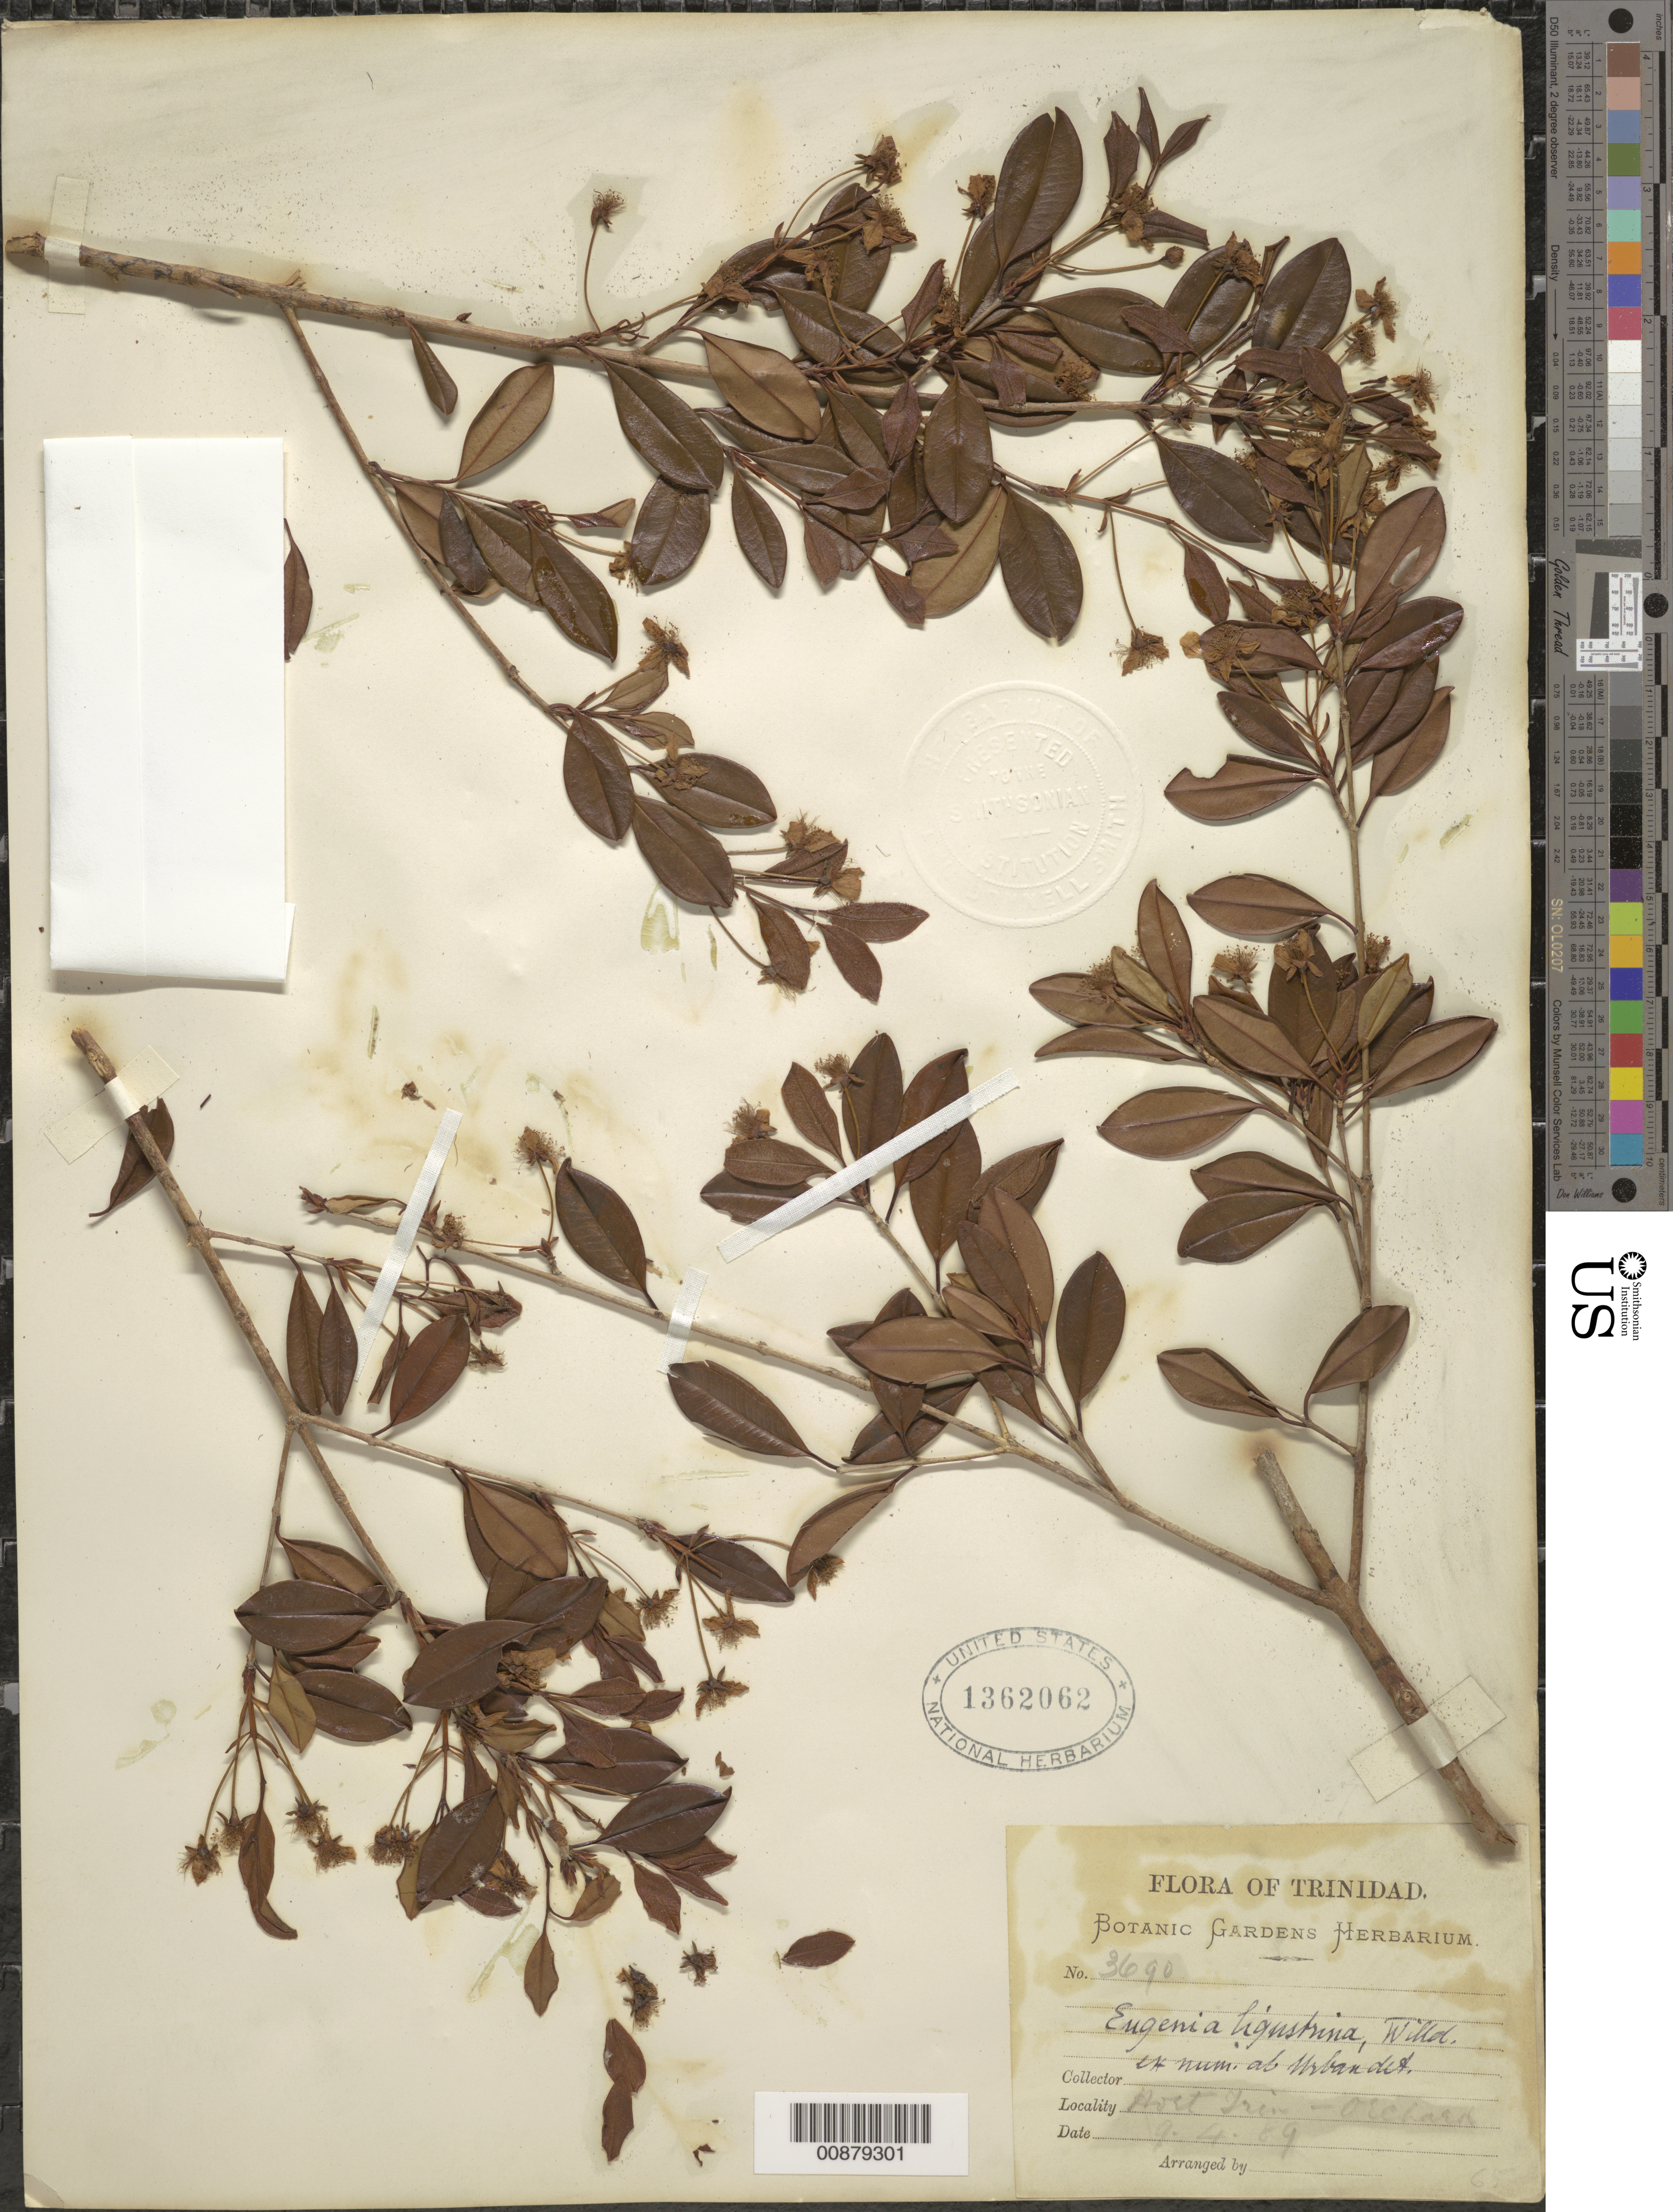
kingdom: Plantae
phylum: Tracheophyta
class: Magnoliopsida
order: Myrtales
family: Myrtaceae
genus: Eugenia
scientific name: Eugenia ligustrina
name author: (Sw.) Willd.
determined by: Urban, --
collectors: ex herb. Bot. Gard. Trinidad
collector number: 3690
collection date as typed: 09 Apr 1889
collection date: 1889-04-09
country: Trinidad and Tobago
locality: Hort. Trinidad.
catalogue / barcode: US 1362062